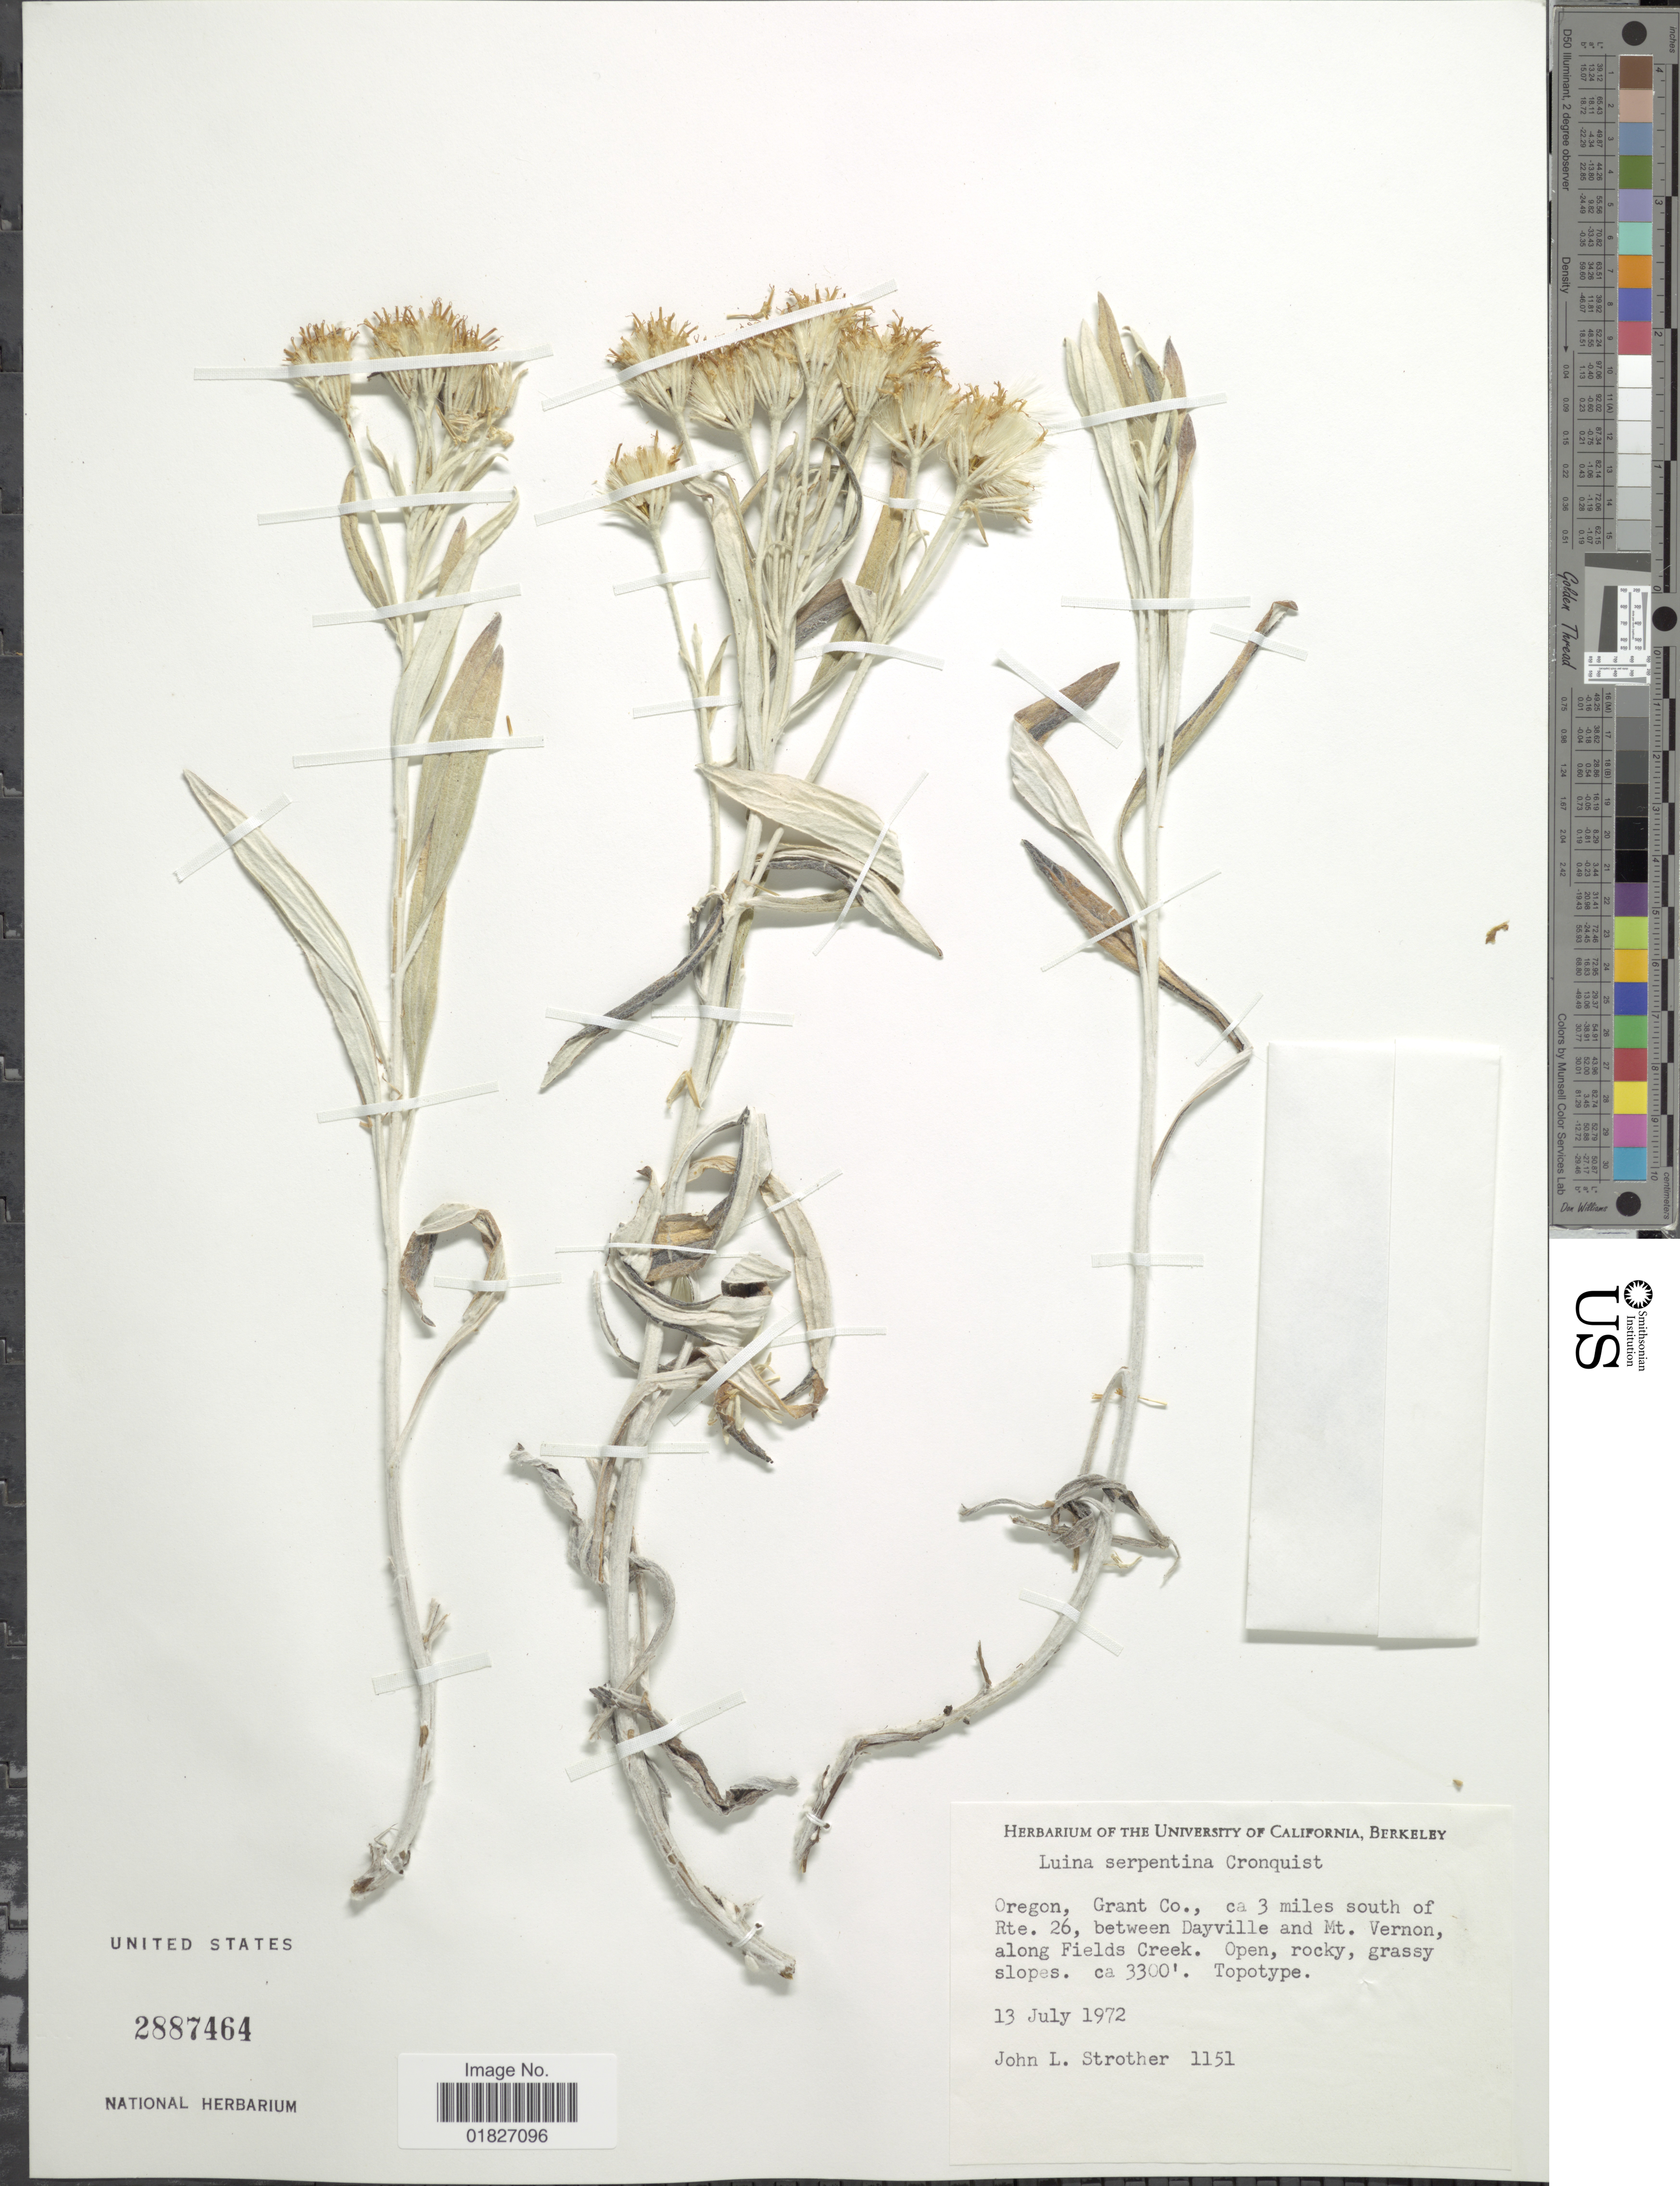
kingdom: Plantae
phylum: Tracheophyta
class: Magnoliopsida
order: Asterales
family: Asteraceae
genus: Luina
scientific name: Luina serpentina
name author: Cronq.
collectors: J. L. Strother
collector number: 1151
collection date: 1972-07-13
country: United States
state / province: Oregon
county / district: Grant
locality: Grant Co., ca3 miles south of Rte. 26, between Dayville and Mt. Vernon, along Fields Creek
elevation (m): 1006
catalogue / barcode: US 2887464